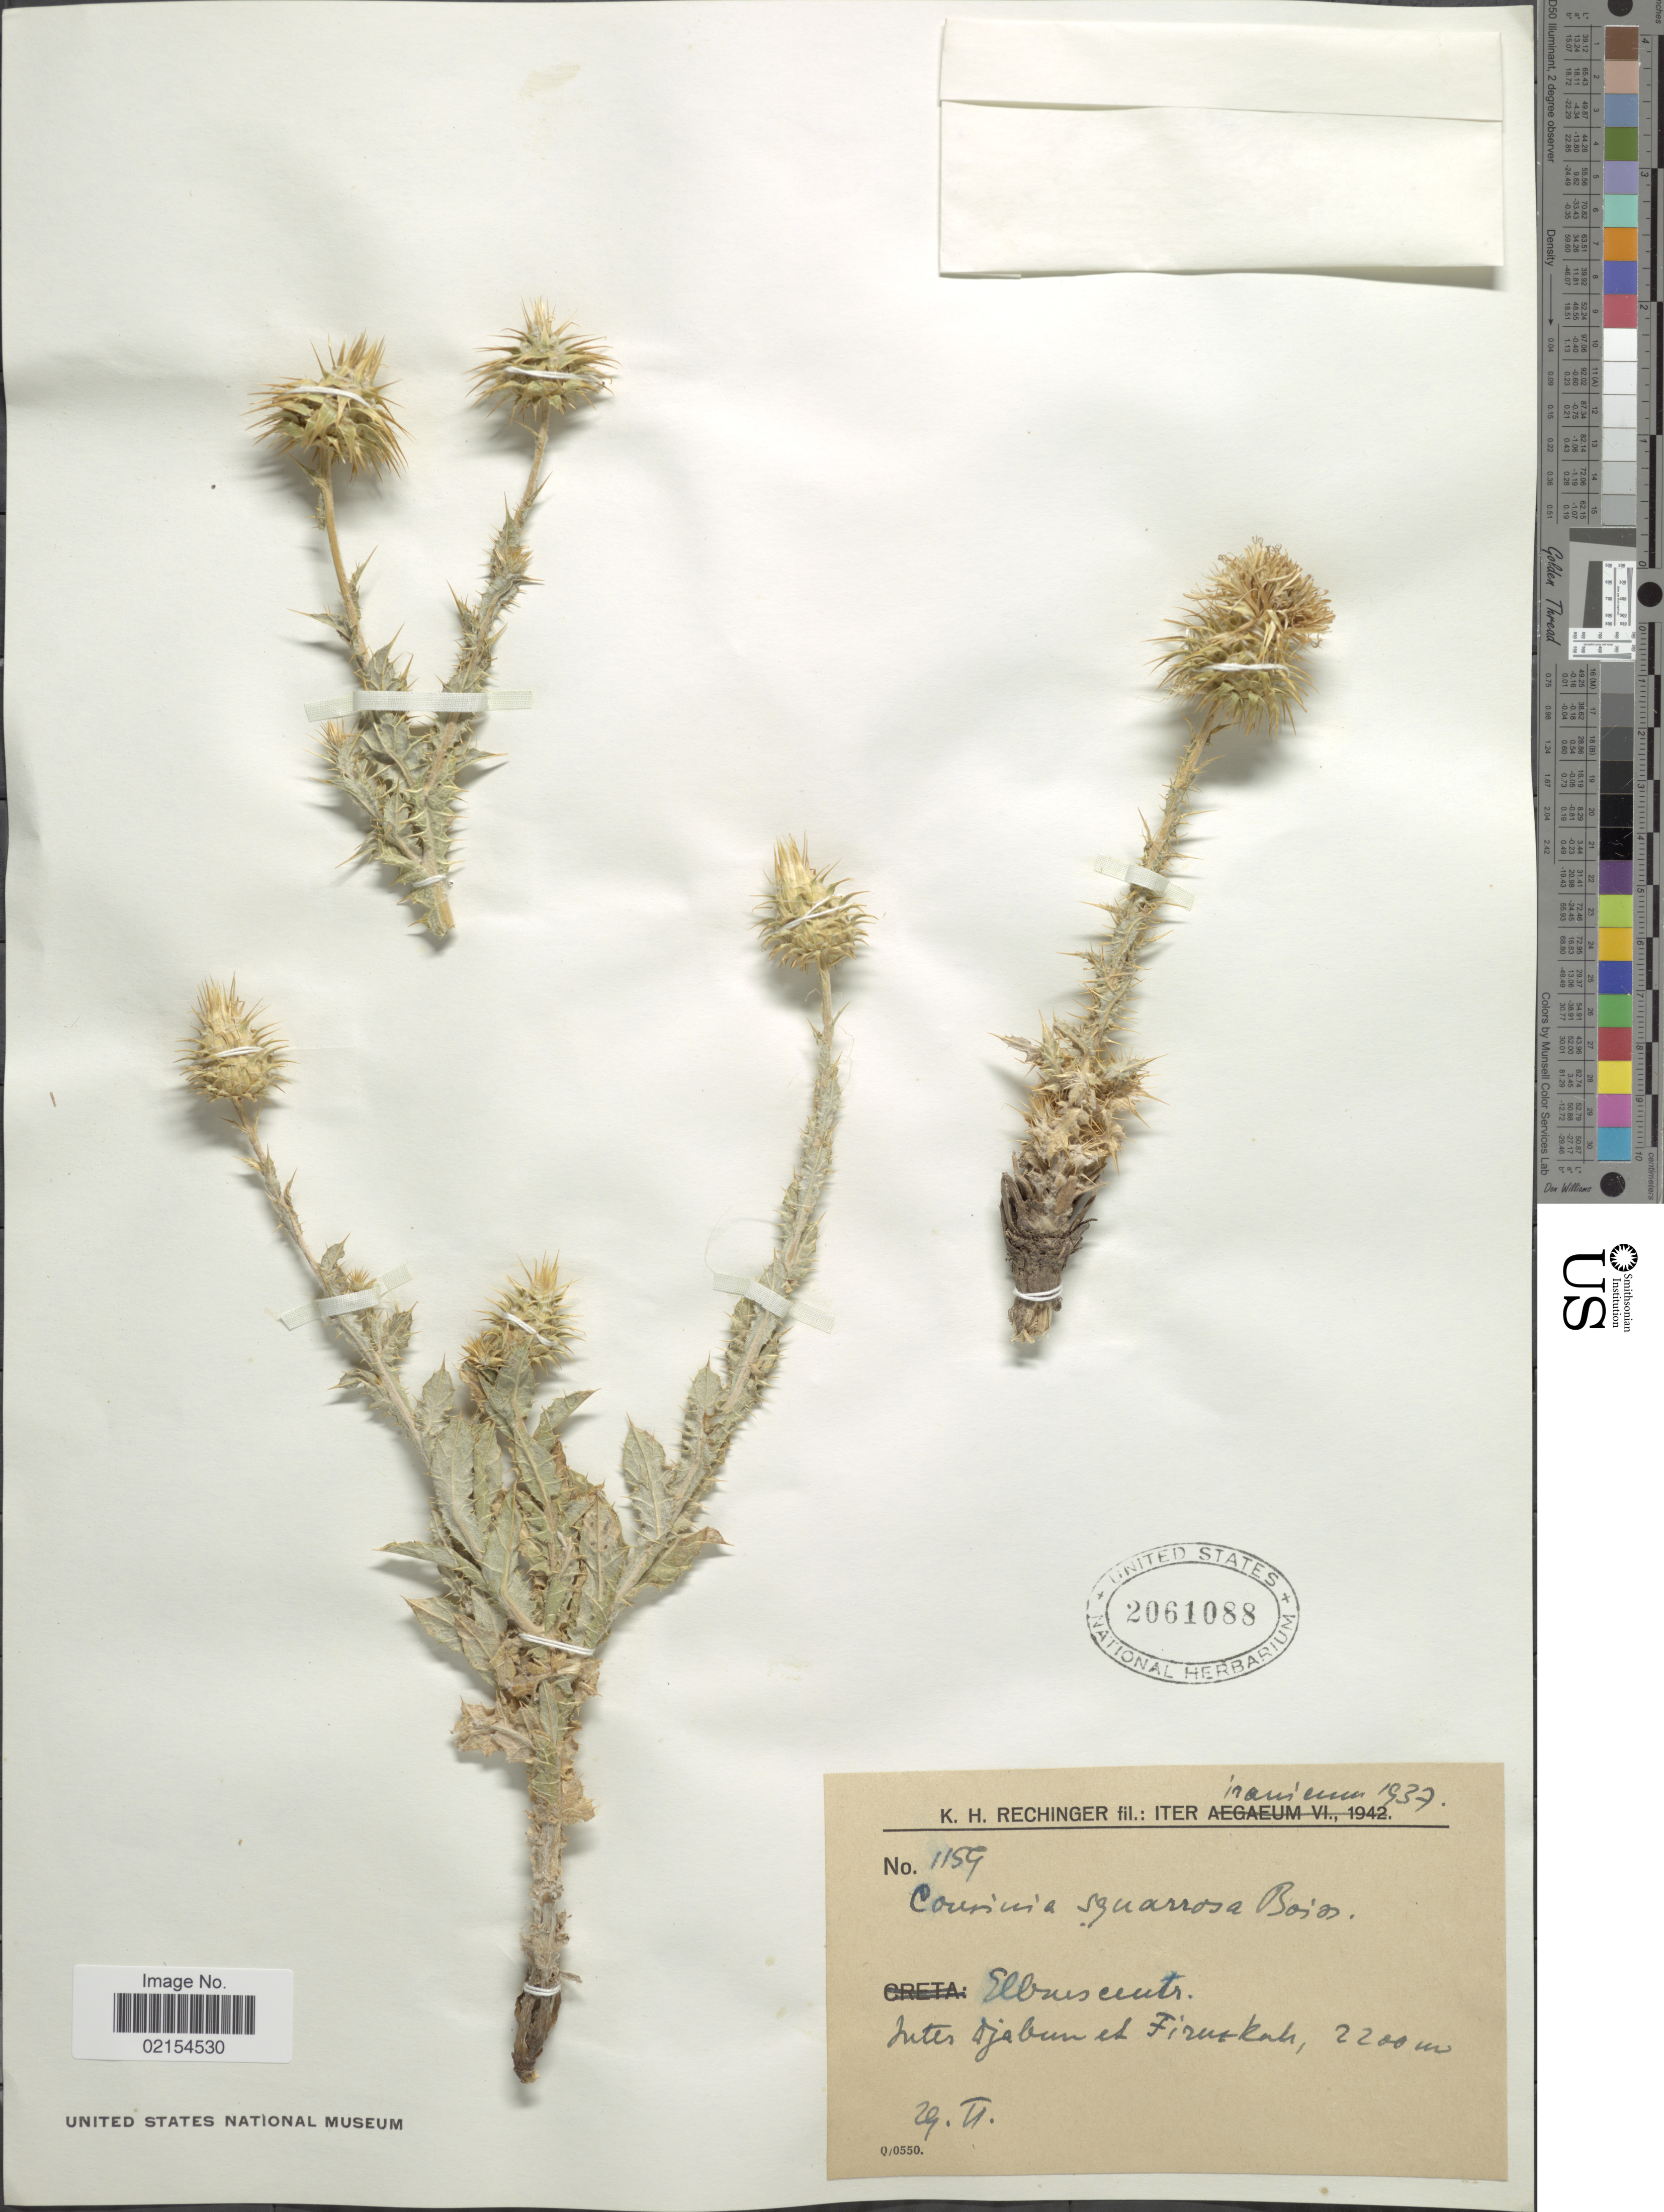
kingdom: Plantae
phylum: Tracheophyta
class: Magnoliopsida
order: Asterales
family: Asteraceae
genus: Cousinia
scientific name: Cousinia calocephala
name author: Jaub. & Spach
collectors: K. H. Rechinger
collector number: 1159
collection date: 1937-06-29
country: Iran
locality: Iter Iranicum, Eklburs centr., Inter Djabun et Firukkah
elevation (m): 2200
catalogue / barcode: US 2061088